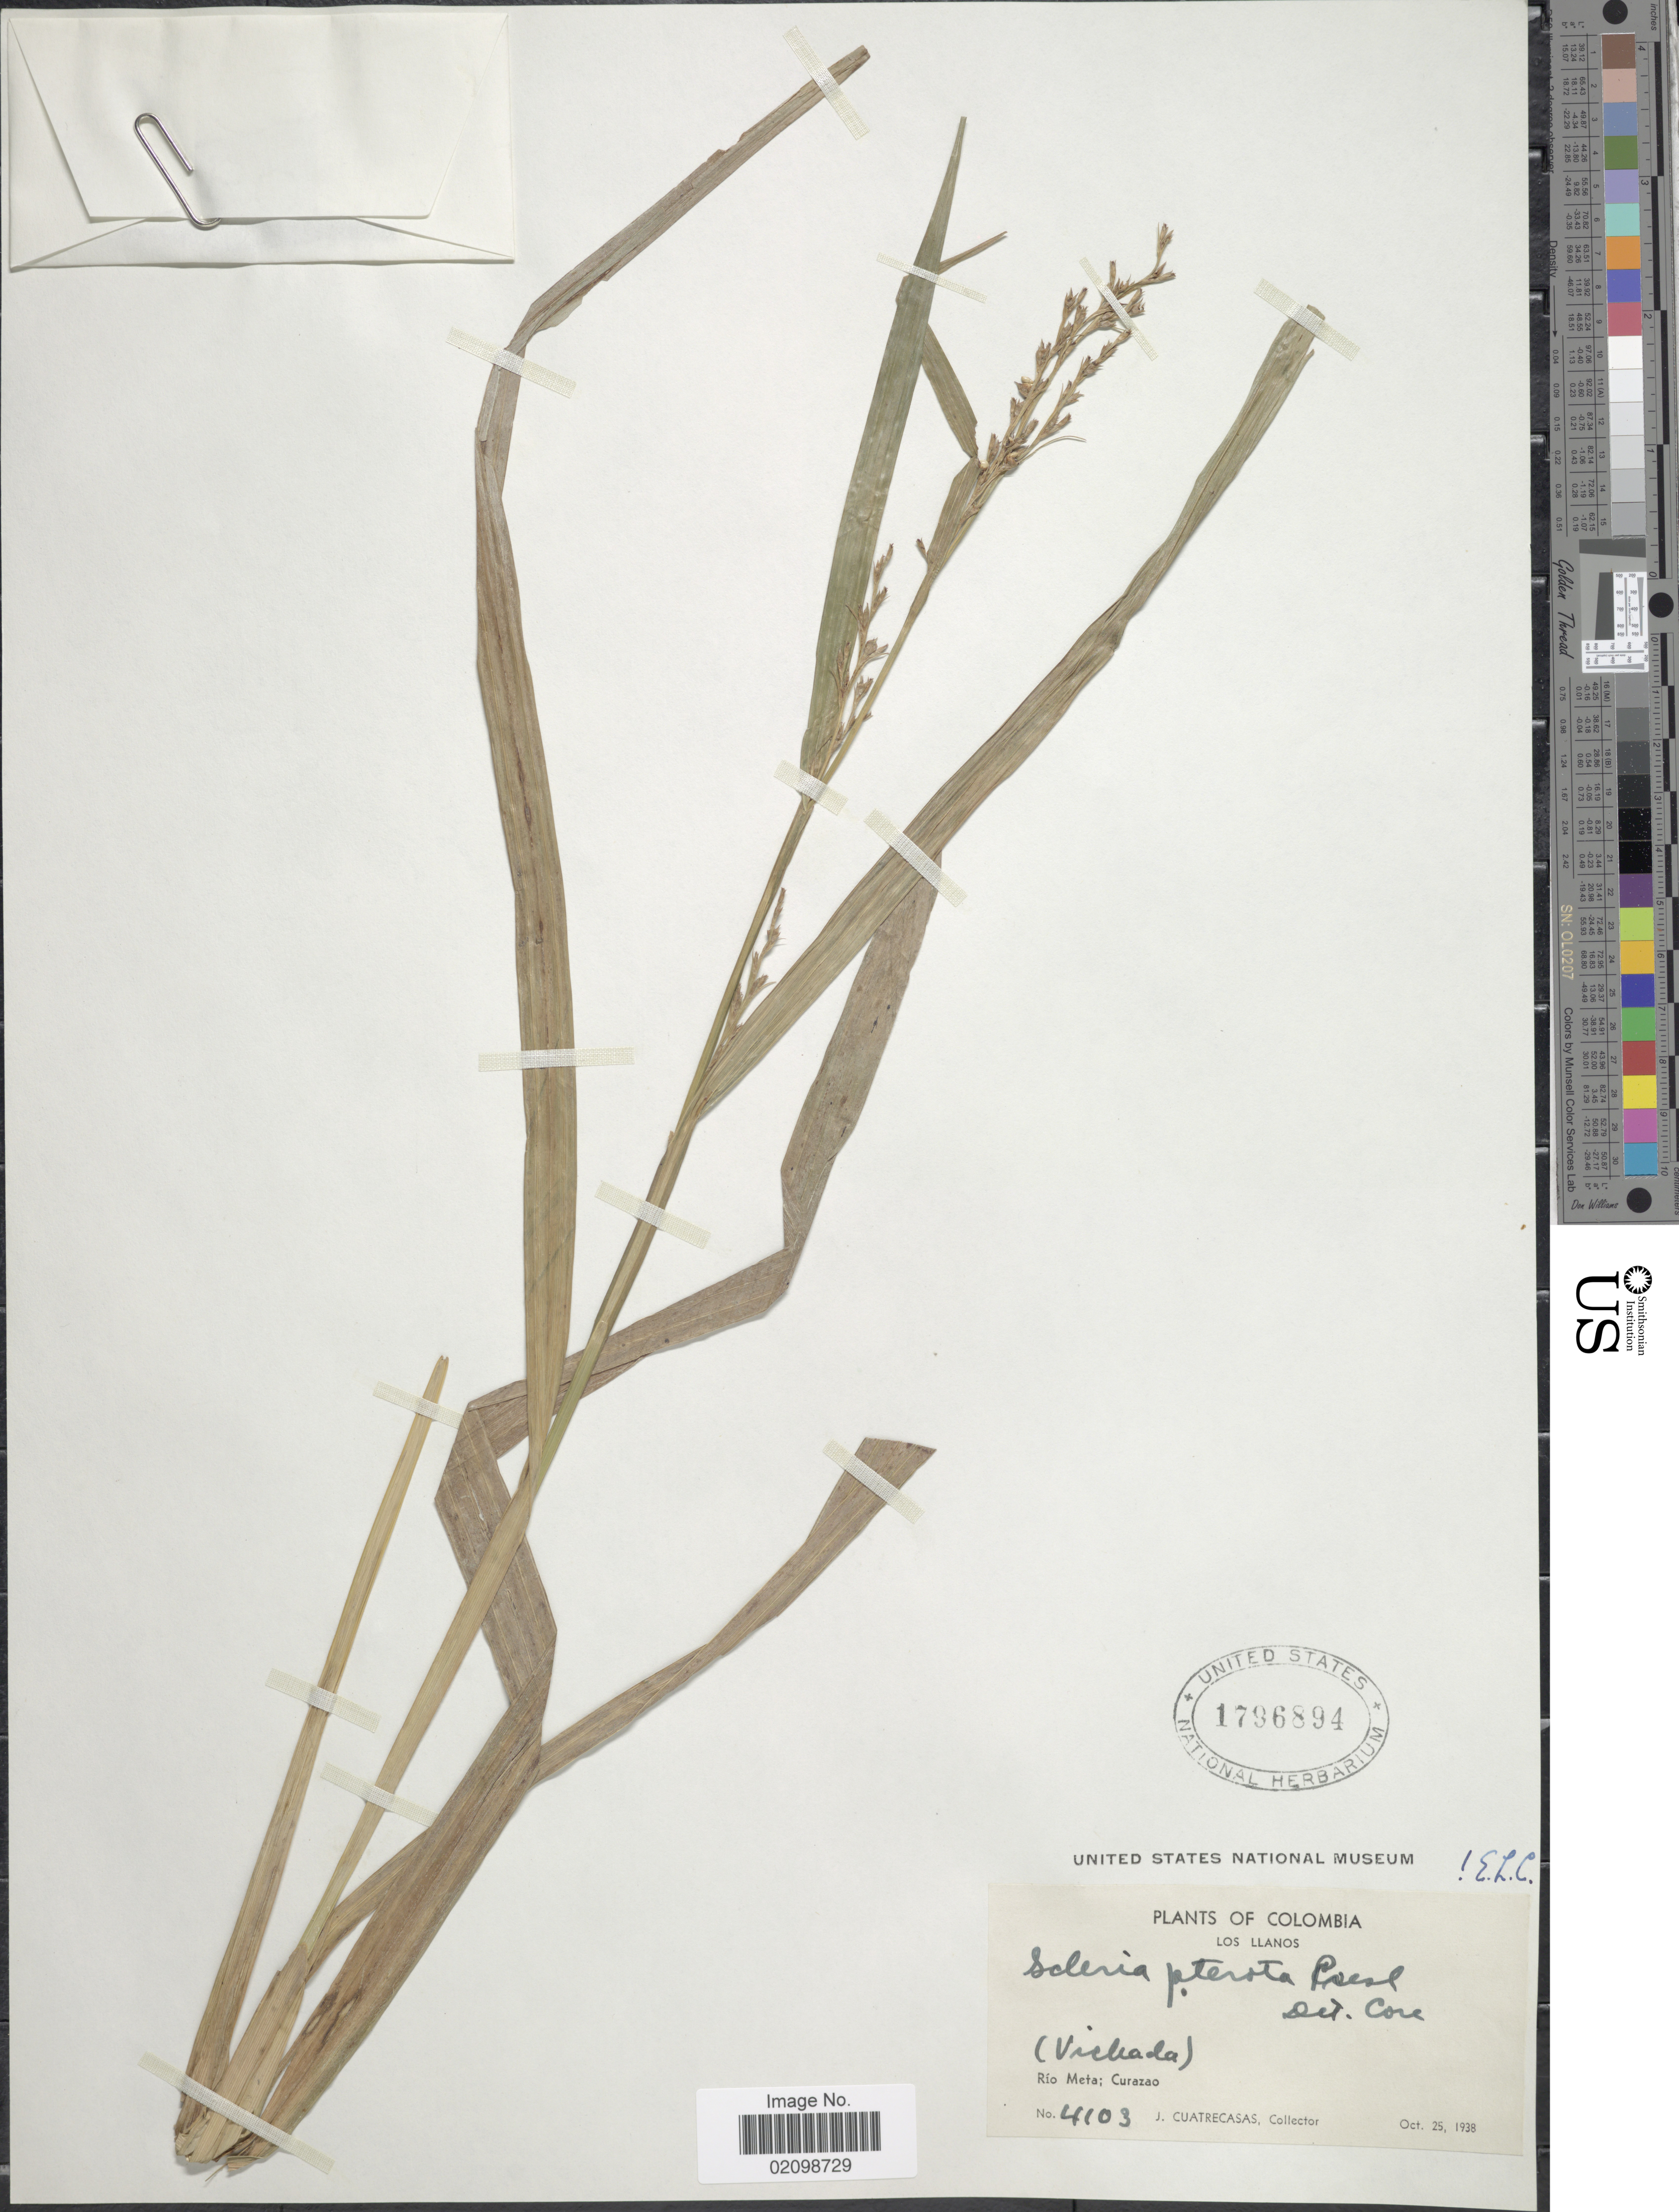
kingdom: Plantae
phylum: Tracheophyta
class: Liliopsida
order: Poales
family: Cyperaceae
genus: Scleria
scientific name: Scleria gaertneri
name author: Raddi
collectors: J. Cuatrecasas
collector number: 4103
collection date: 1938-10-25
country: Colombia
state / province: Vichada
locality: (Vichada), Rio Meta; Curazao.Los Llanos.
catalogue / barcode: US 1796894